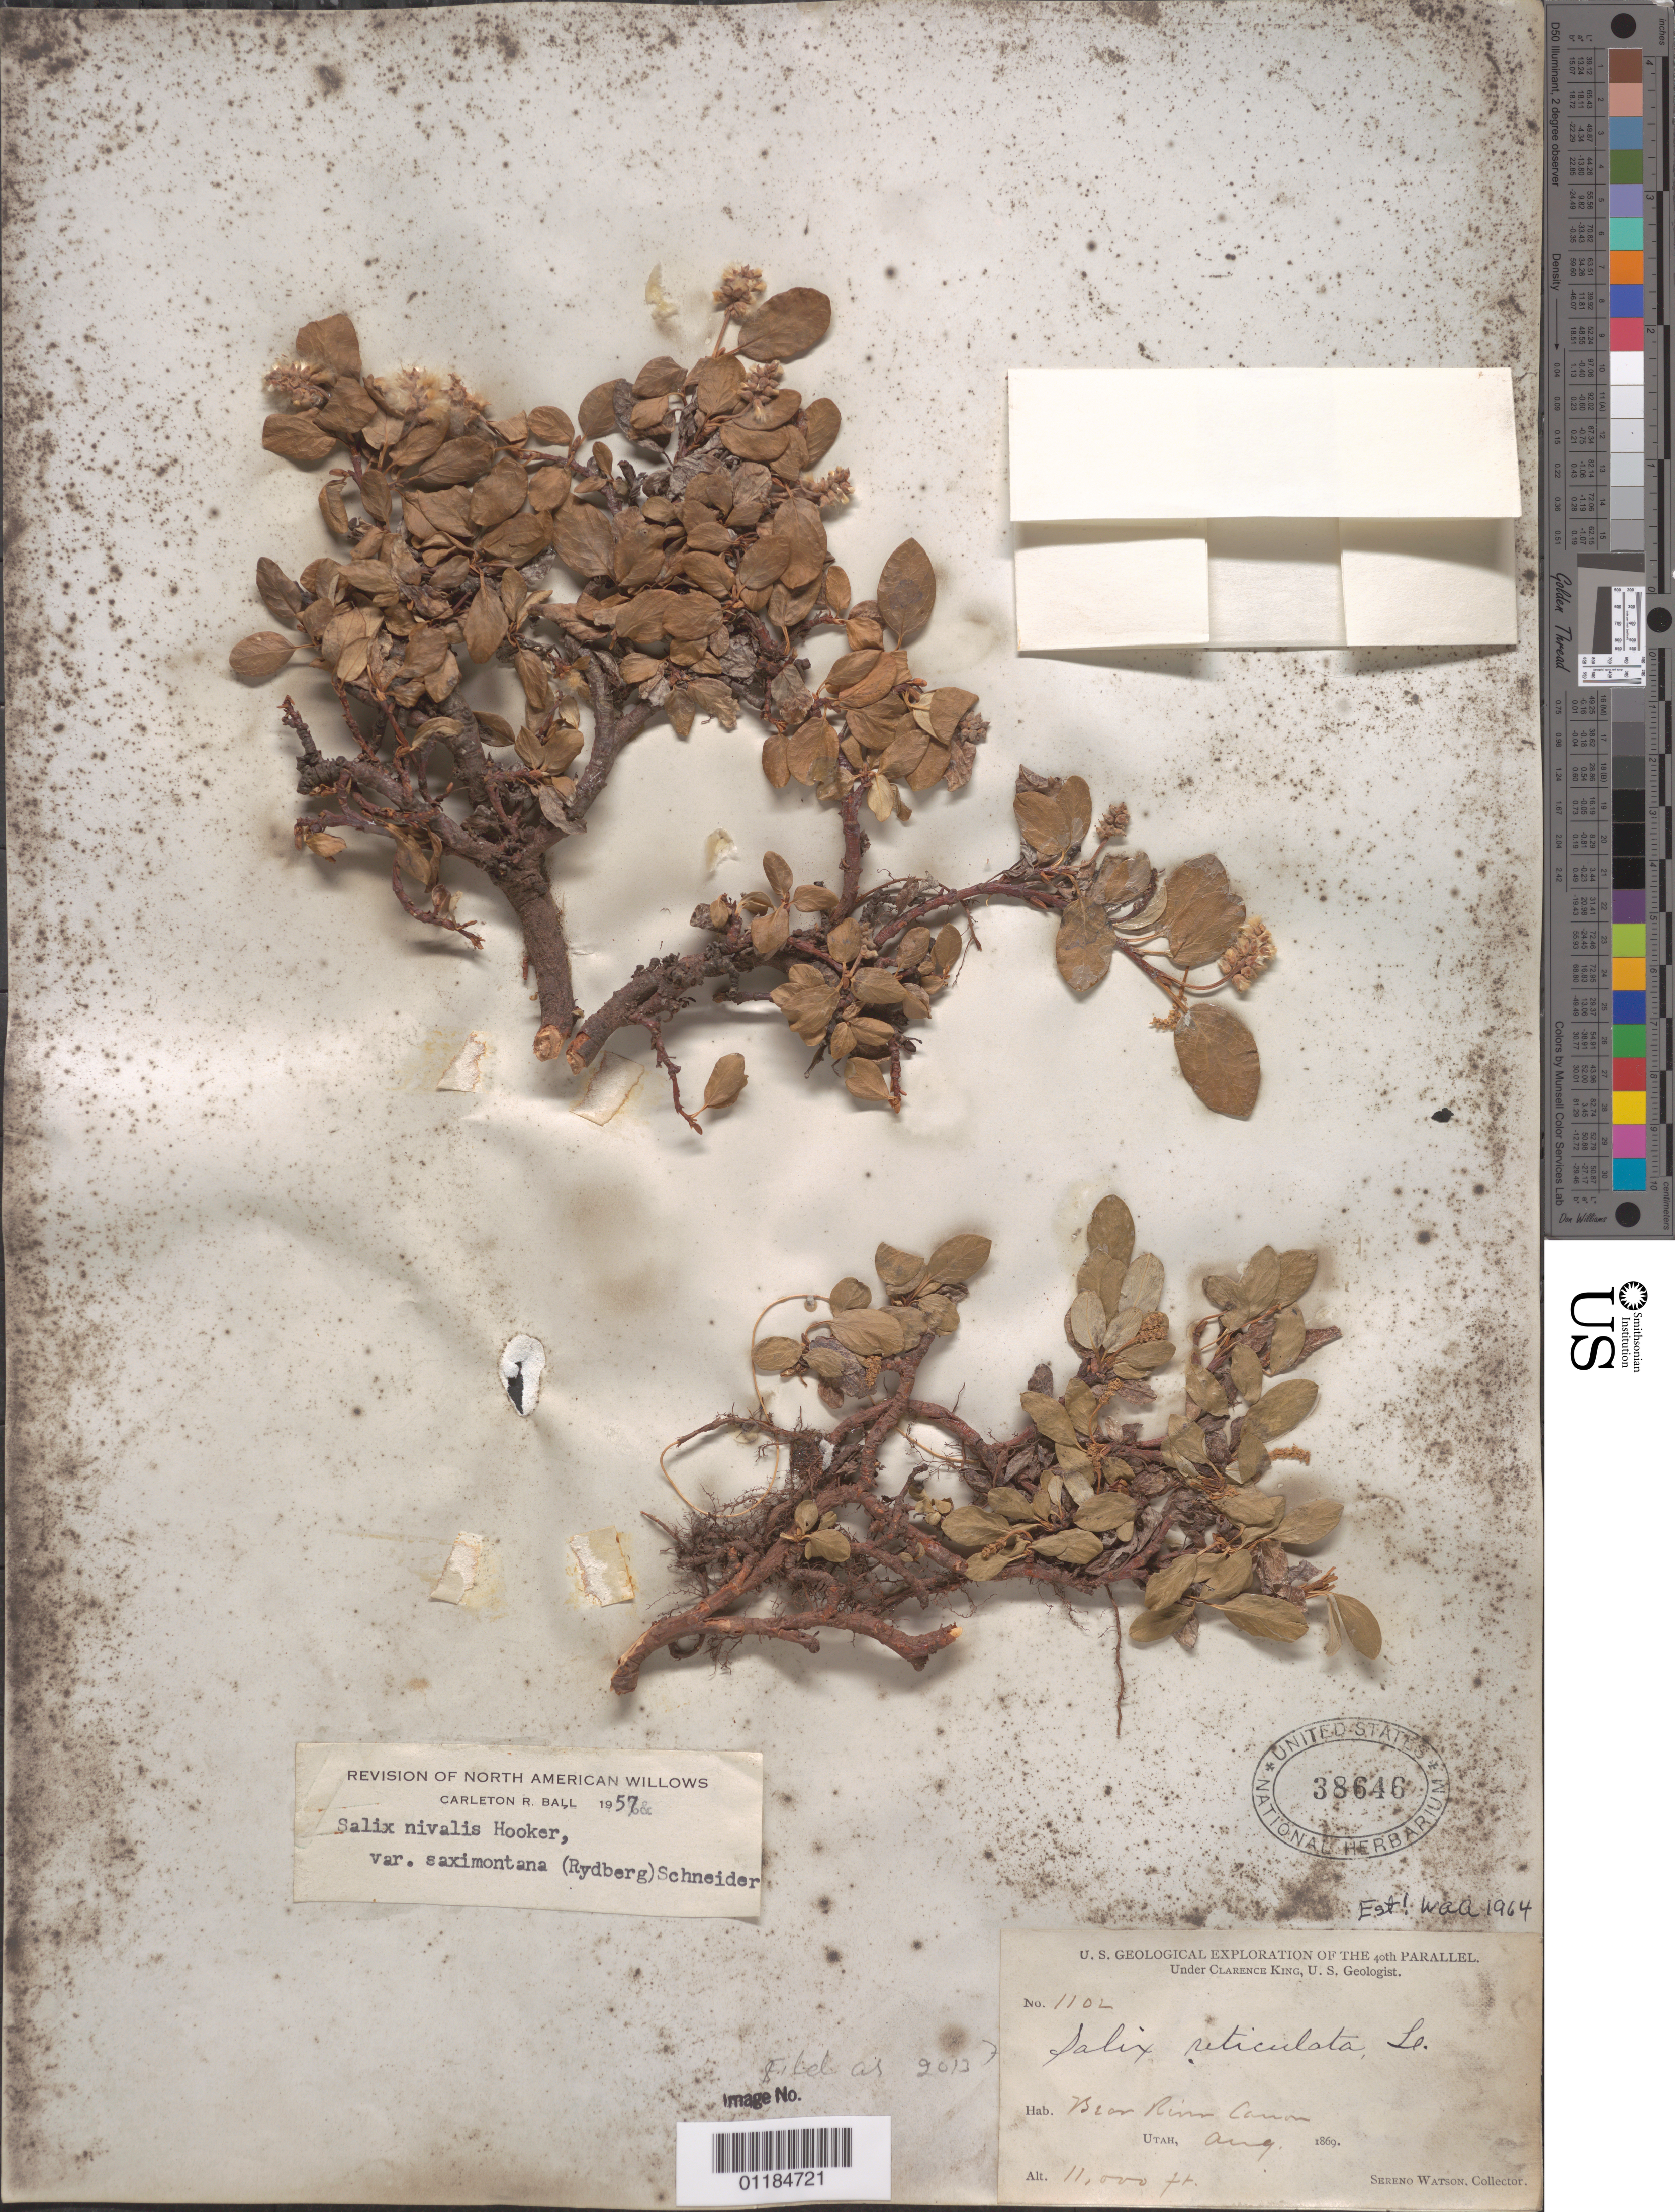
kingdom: Plantae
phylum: Tracheophyta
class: Magnoliopsida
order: Malpighiales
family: Salicaceae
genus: Salix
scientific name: Salix reticulata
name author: L.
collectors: S. Watson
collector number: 1102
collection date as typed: Aug 1869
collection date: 1869-08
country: United States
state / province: Utah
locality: Bear River Canyon.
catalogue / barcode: US 38646